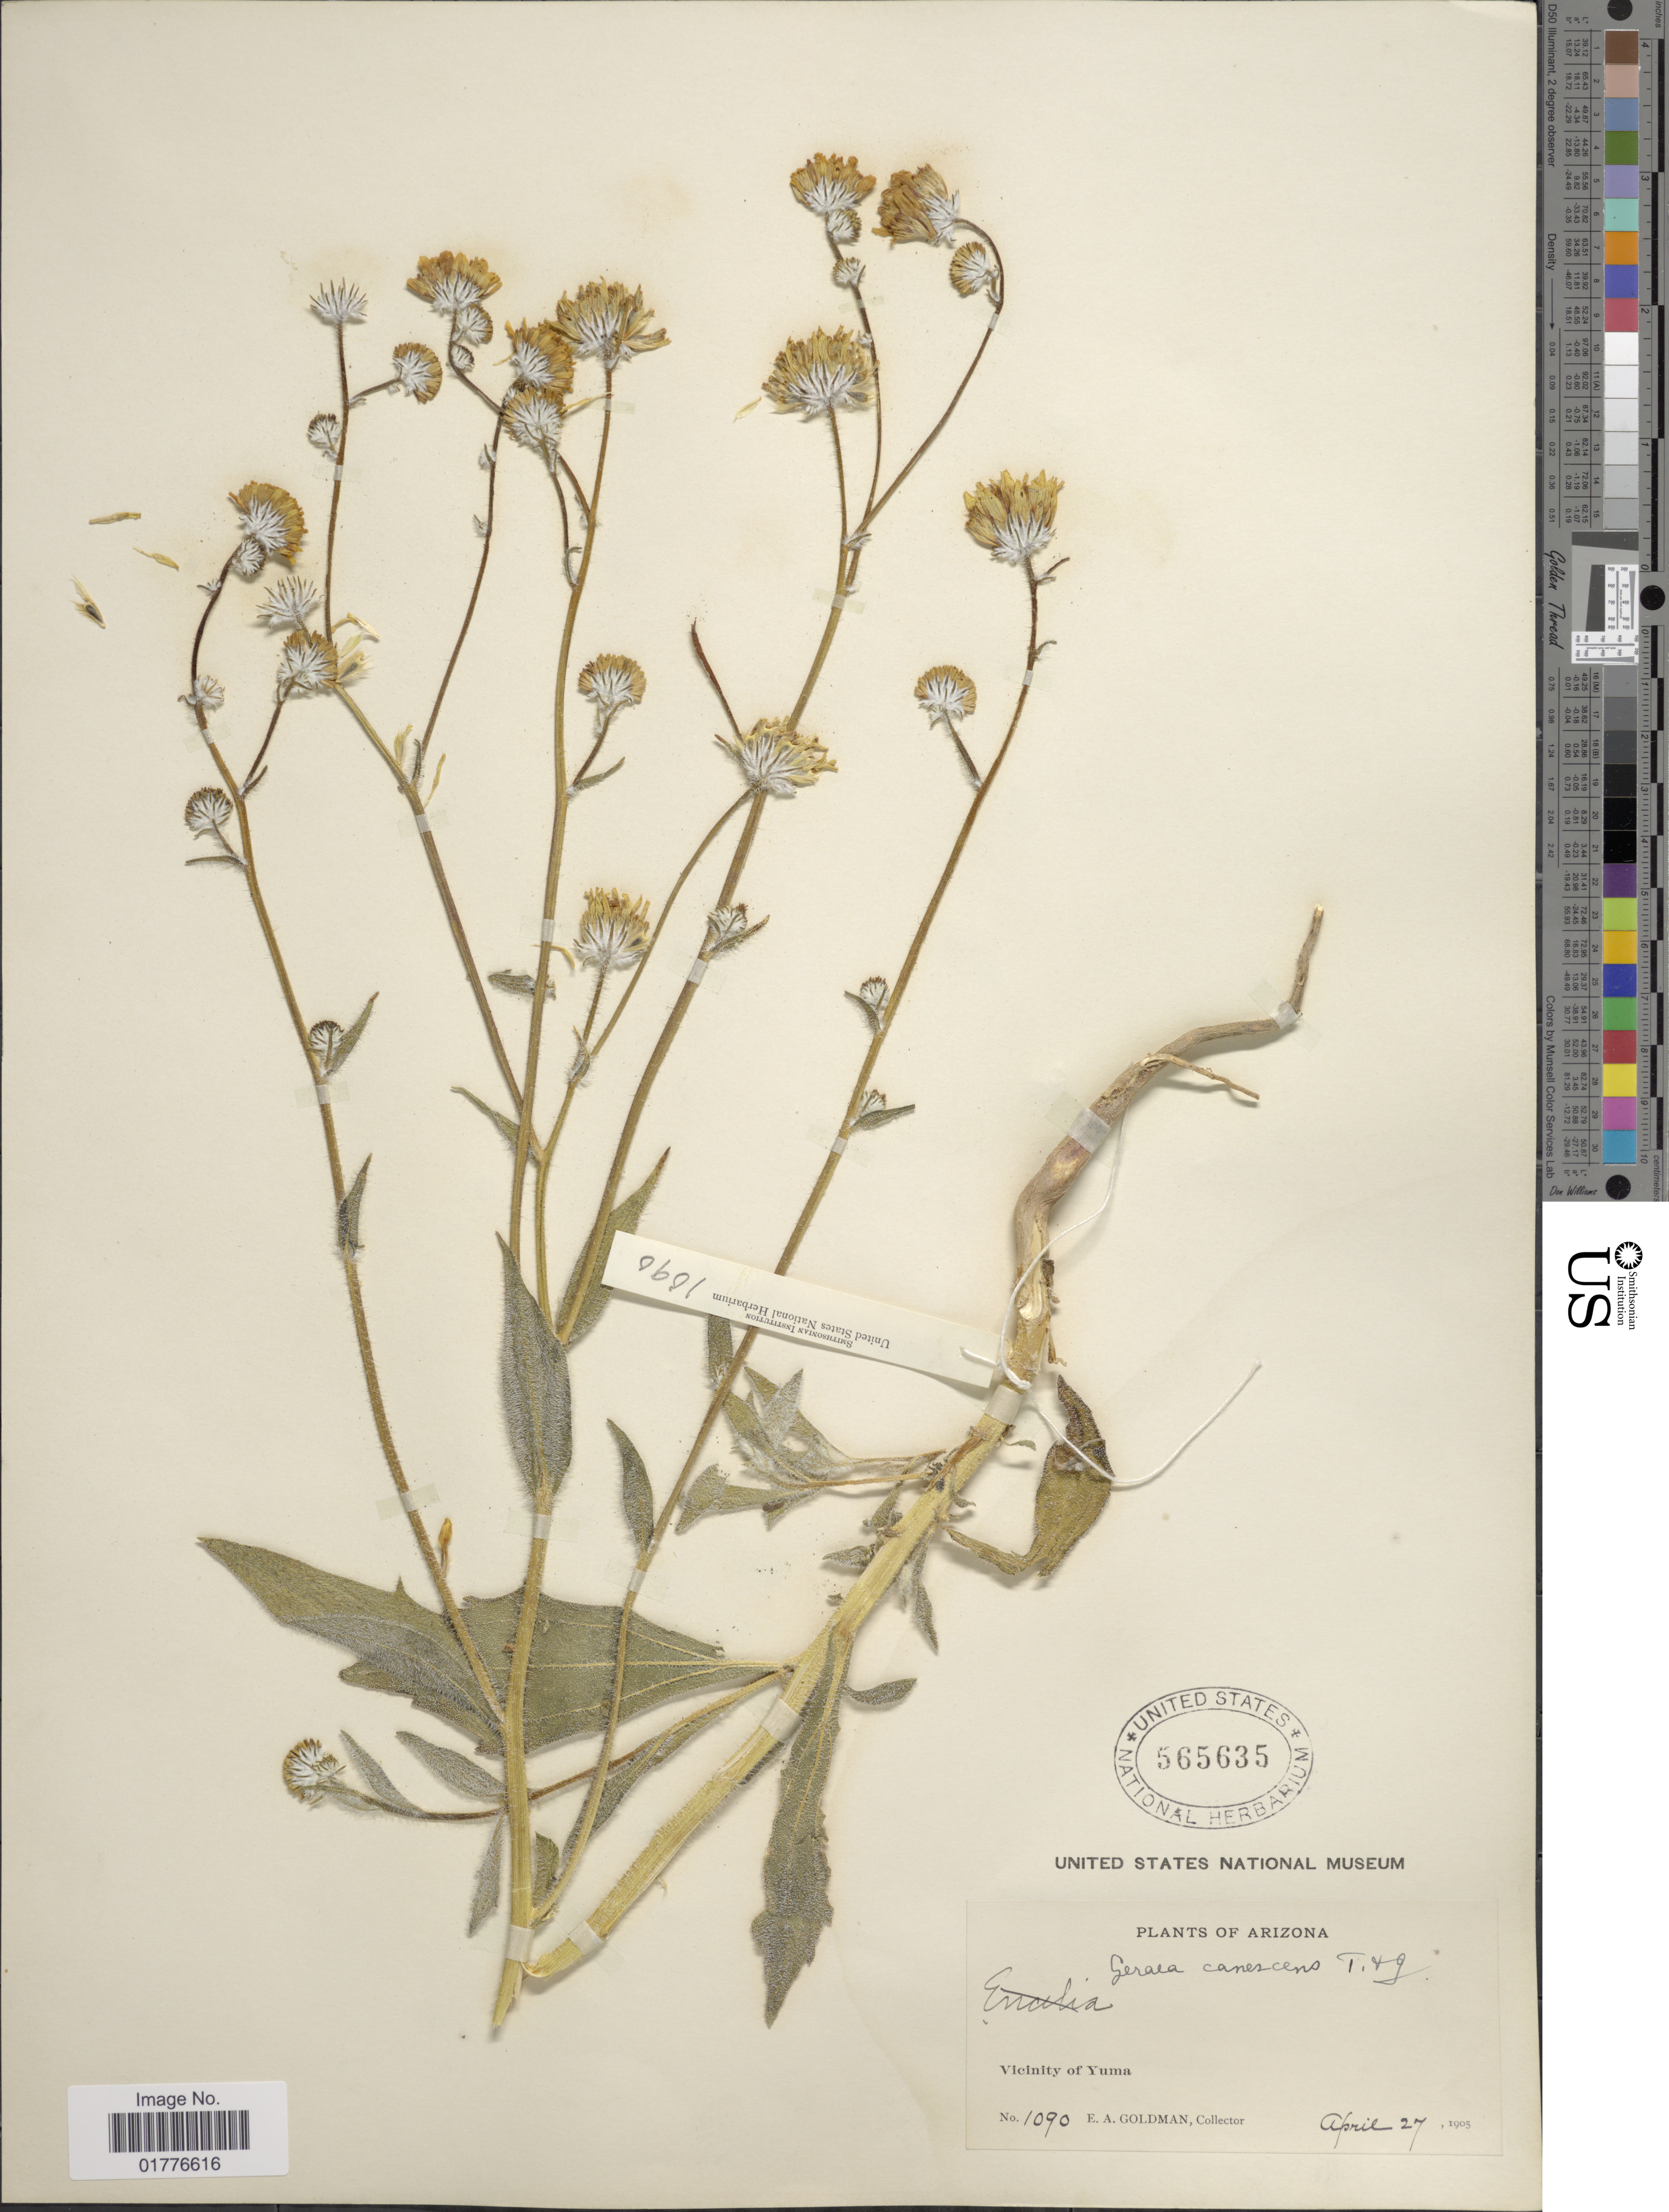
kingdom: Plantae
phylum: Tracheophyta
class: Magnoliopsida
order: Asterales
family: Asteraceae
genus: Geraea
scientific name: Geraea canescens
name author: Torr. & A. Gray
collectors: E. A. Goldman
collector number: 1090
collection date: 1905-04-27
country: United States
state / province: Arizona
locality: Vicinity of Yuma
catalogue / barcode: US 565635